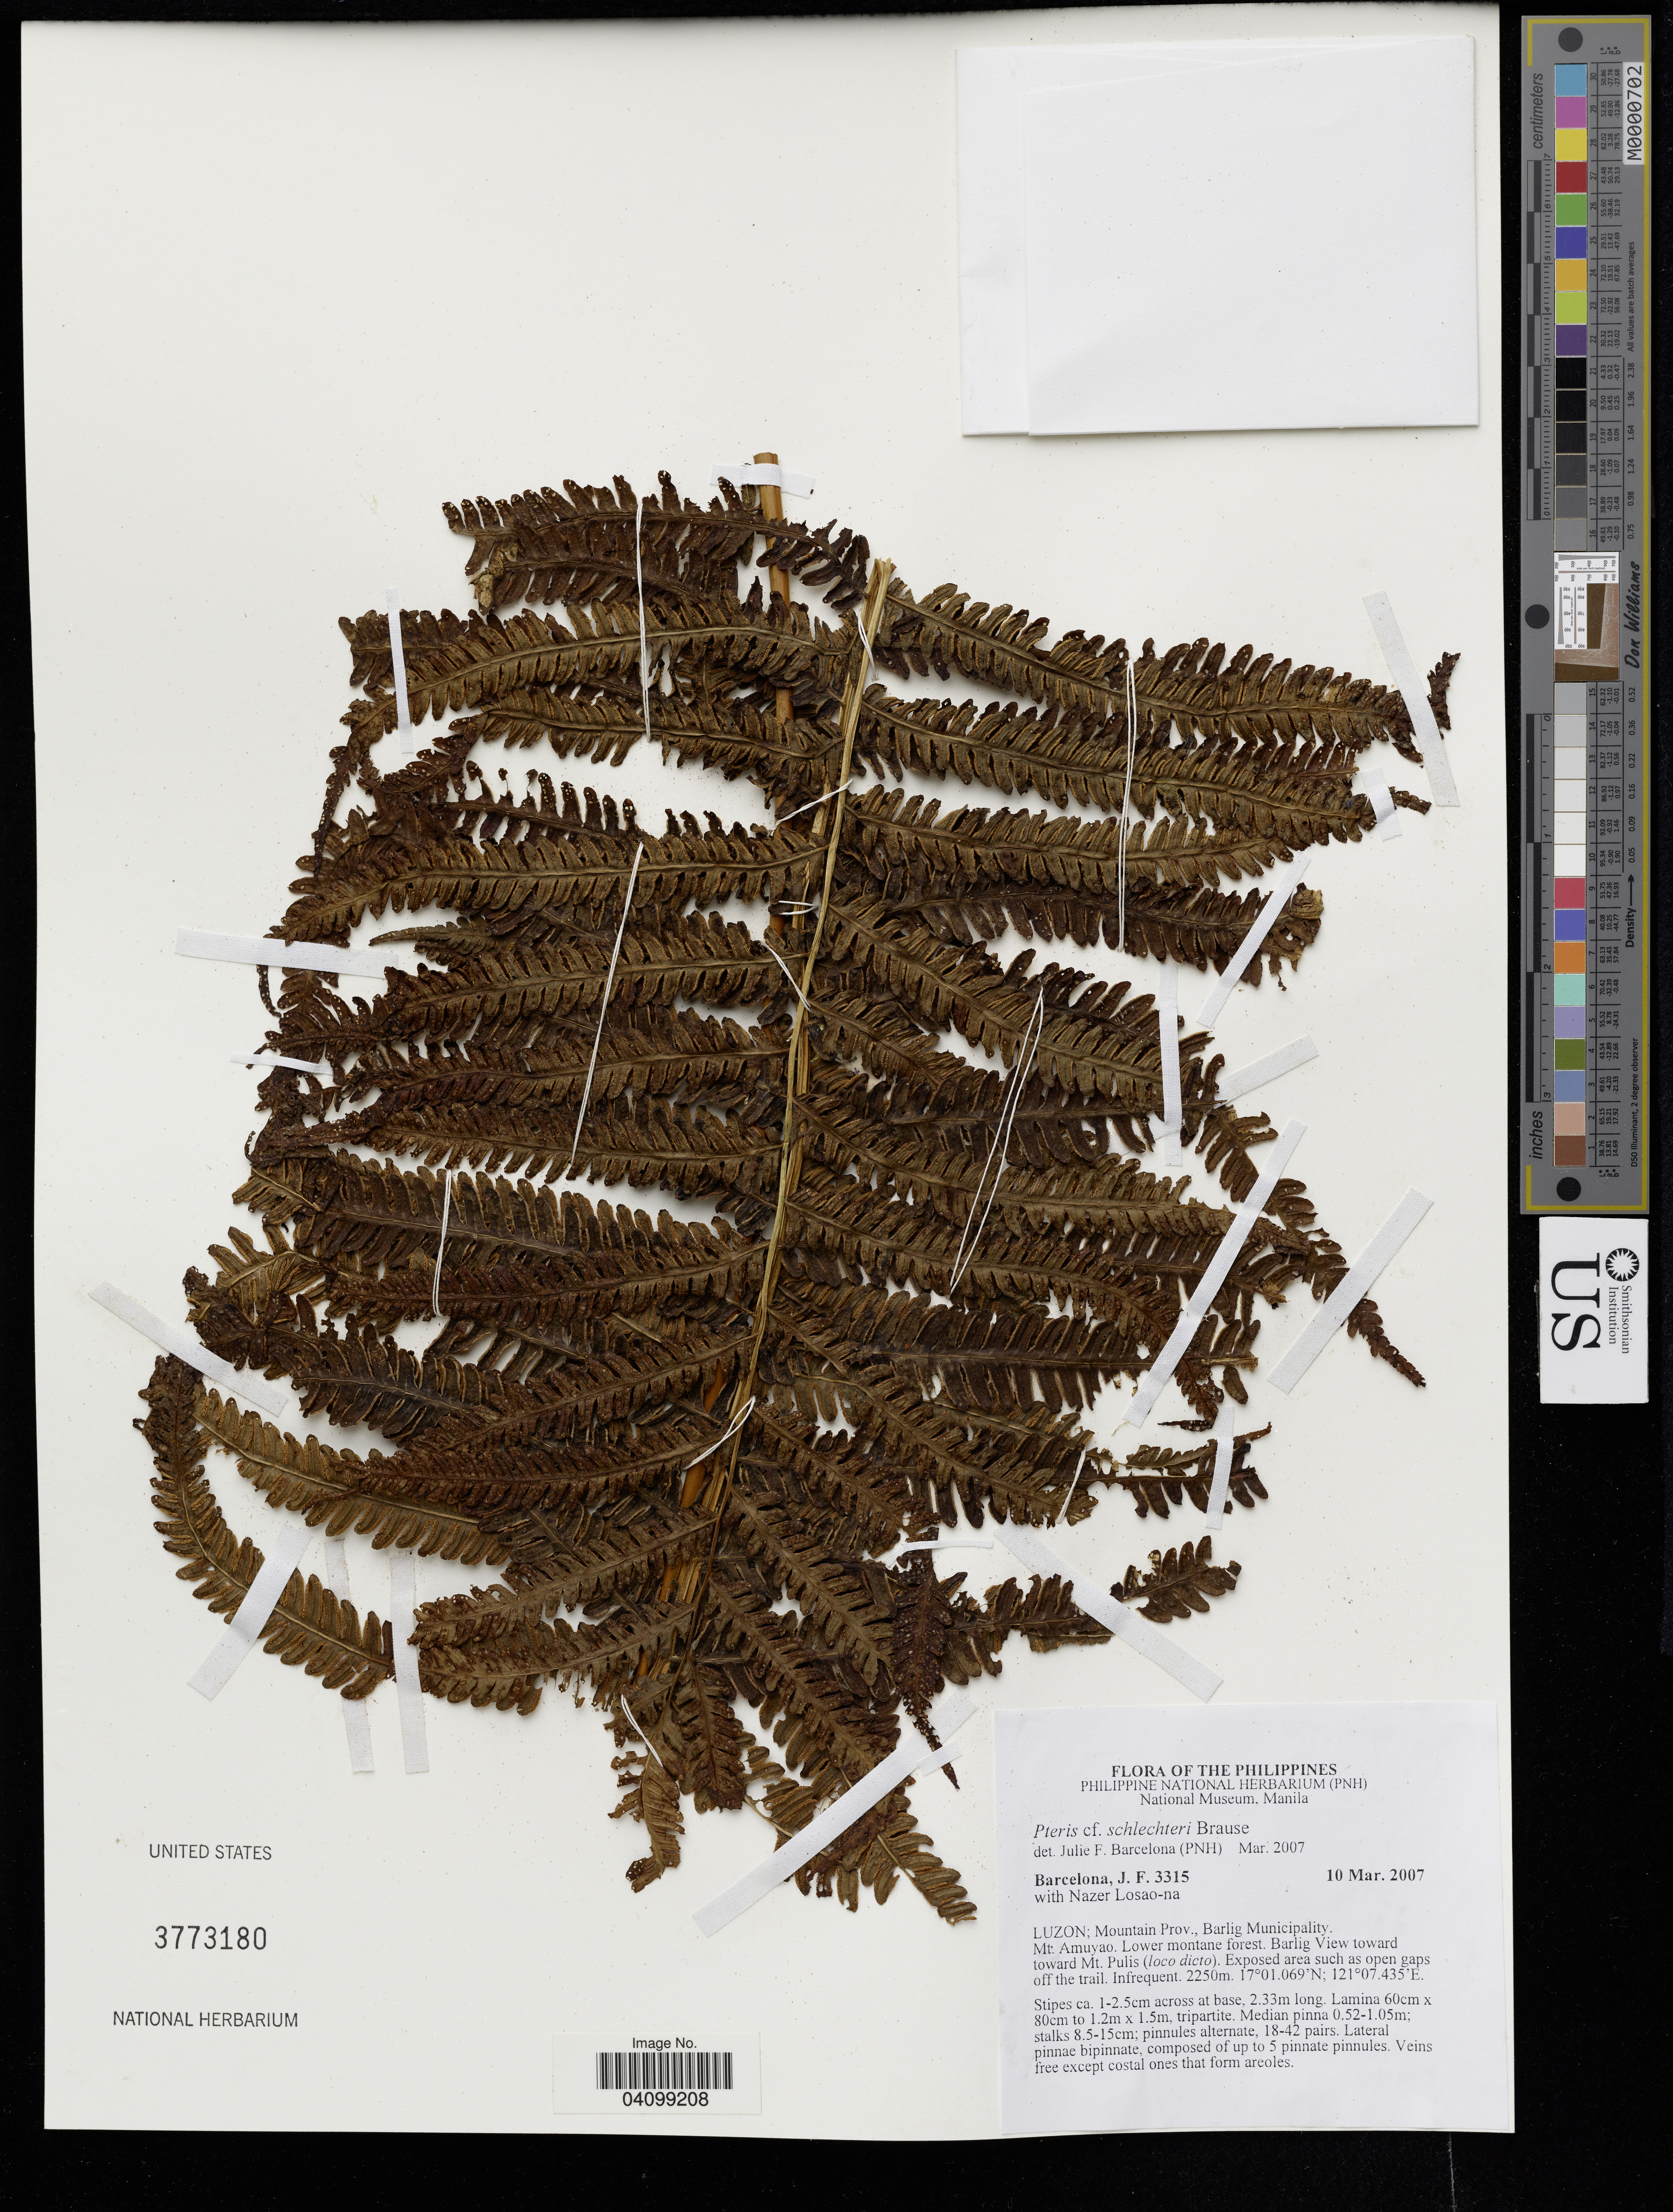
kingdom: Plantae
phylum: Tracheophyta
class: Polypodiopsida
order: Polypodiales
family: Pteridaceae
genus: Pteris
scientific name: Pteris schlechteri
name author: Brause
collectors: J. F. Barcelona & N. Losao-na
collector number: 3315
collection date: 2007-03-10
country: Philippines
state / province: Central Luzon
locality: Luzon; Mountain Prov., Barlig Municipality. Mt. Amuyao. Lower montane forest. Barlig View toward toward Mt. Pulis (loco dicto).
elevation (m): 2250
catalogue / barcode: US 3773180